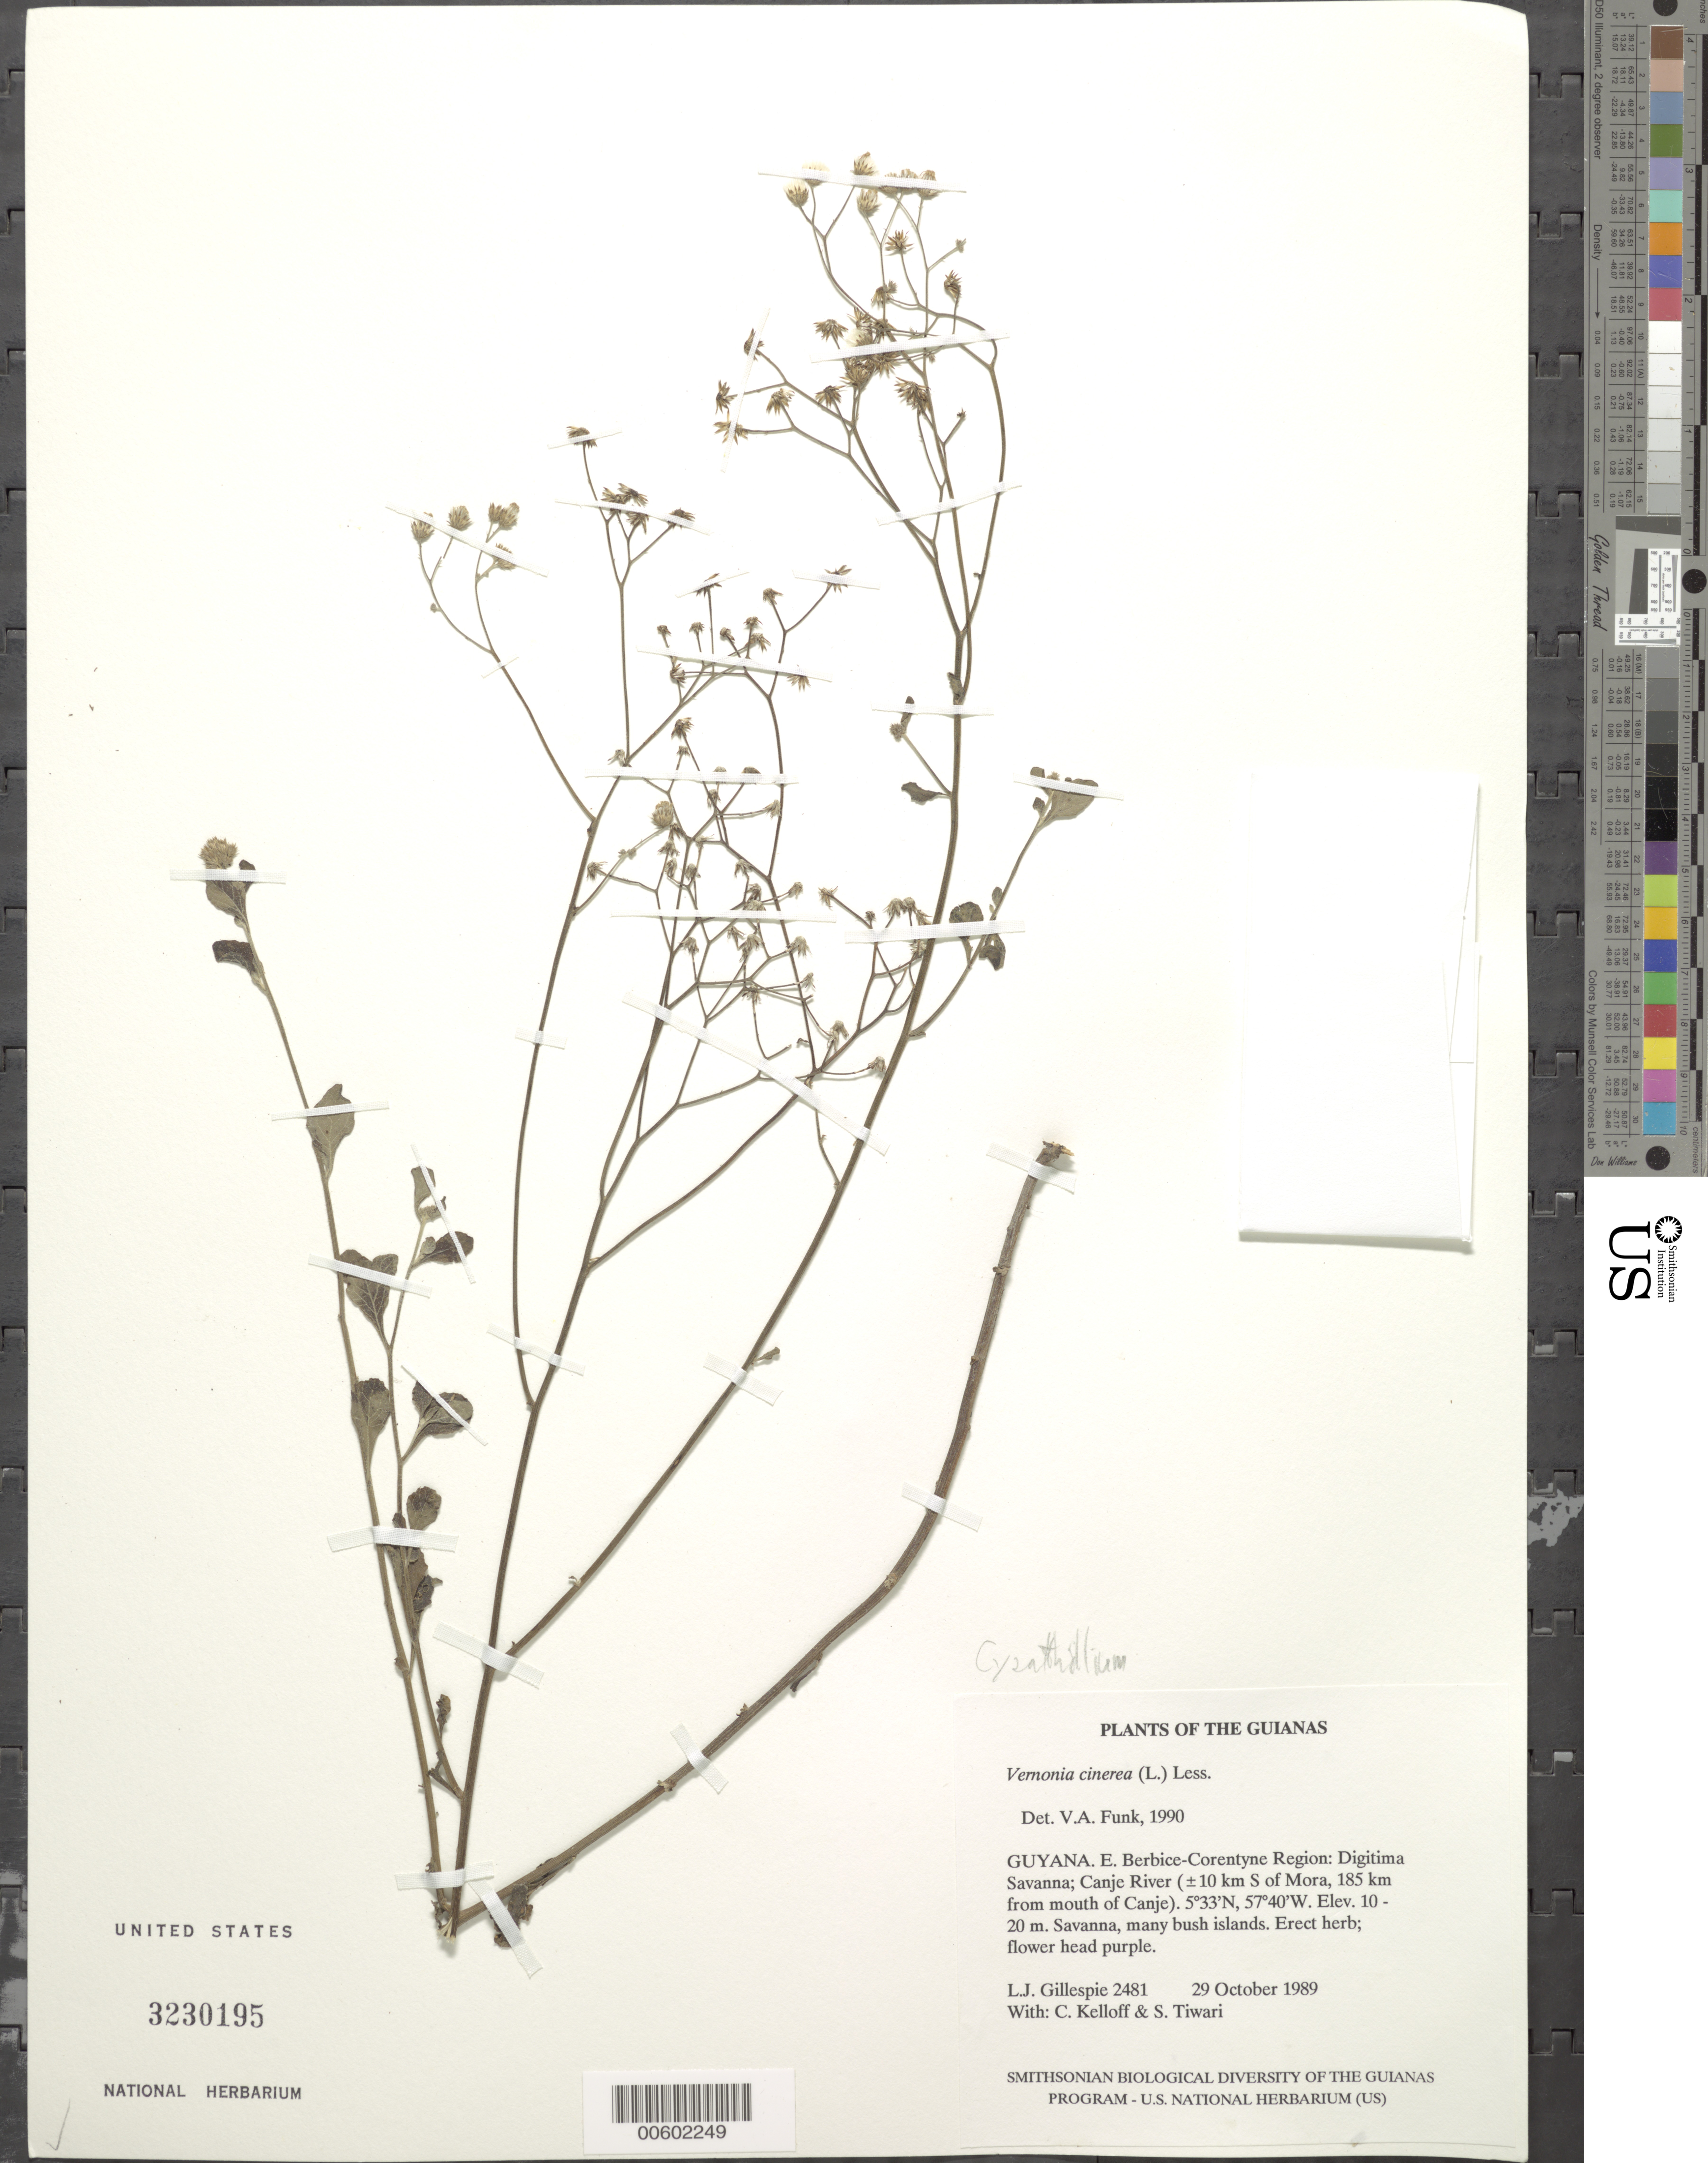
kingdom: Plantae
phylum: Tracheophyta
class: Magnoliopsida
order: Asterales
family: Asteraceae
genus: Cyanthillium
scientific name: Cyanthillium cinereum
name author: (L.) H. Rob.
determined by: Funk, Vicki A., (BOT), Smithsonian Institution - National Museum of Natural History (UNITED STATES)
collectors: L. J. Gillespie, C. L. Kelloff & S. Tiwari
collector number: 2481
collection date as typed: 29 October 1989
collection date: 1989-10-29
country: Guyana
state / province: E. Berbice-Corentyne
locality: Digitima Savanna, Canje River ±20 km S of Mora, 185 km from mouth of Canje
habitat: Savanna, many bush islands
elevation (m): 10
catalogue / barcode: US 3230195